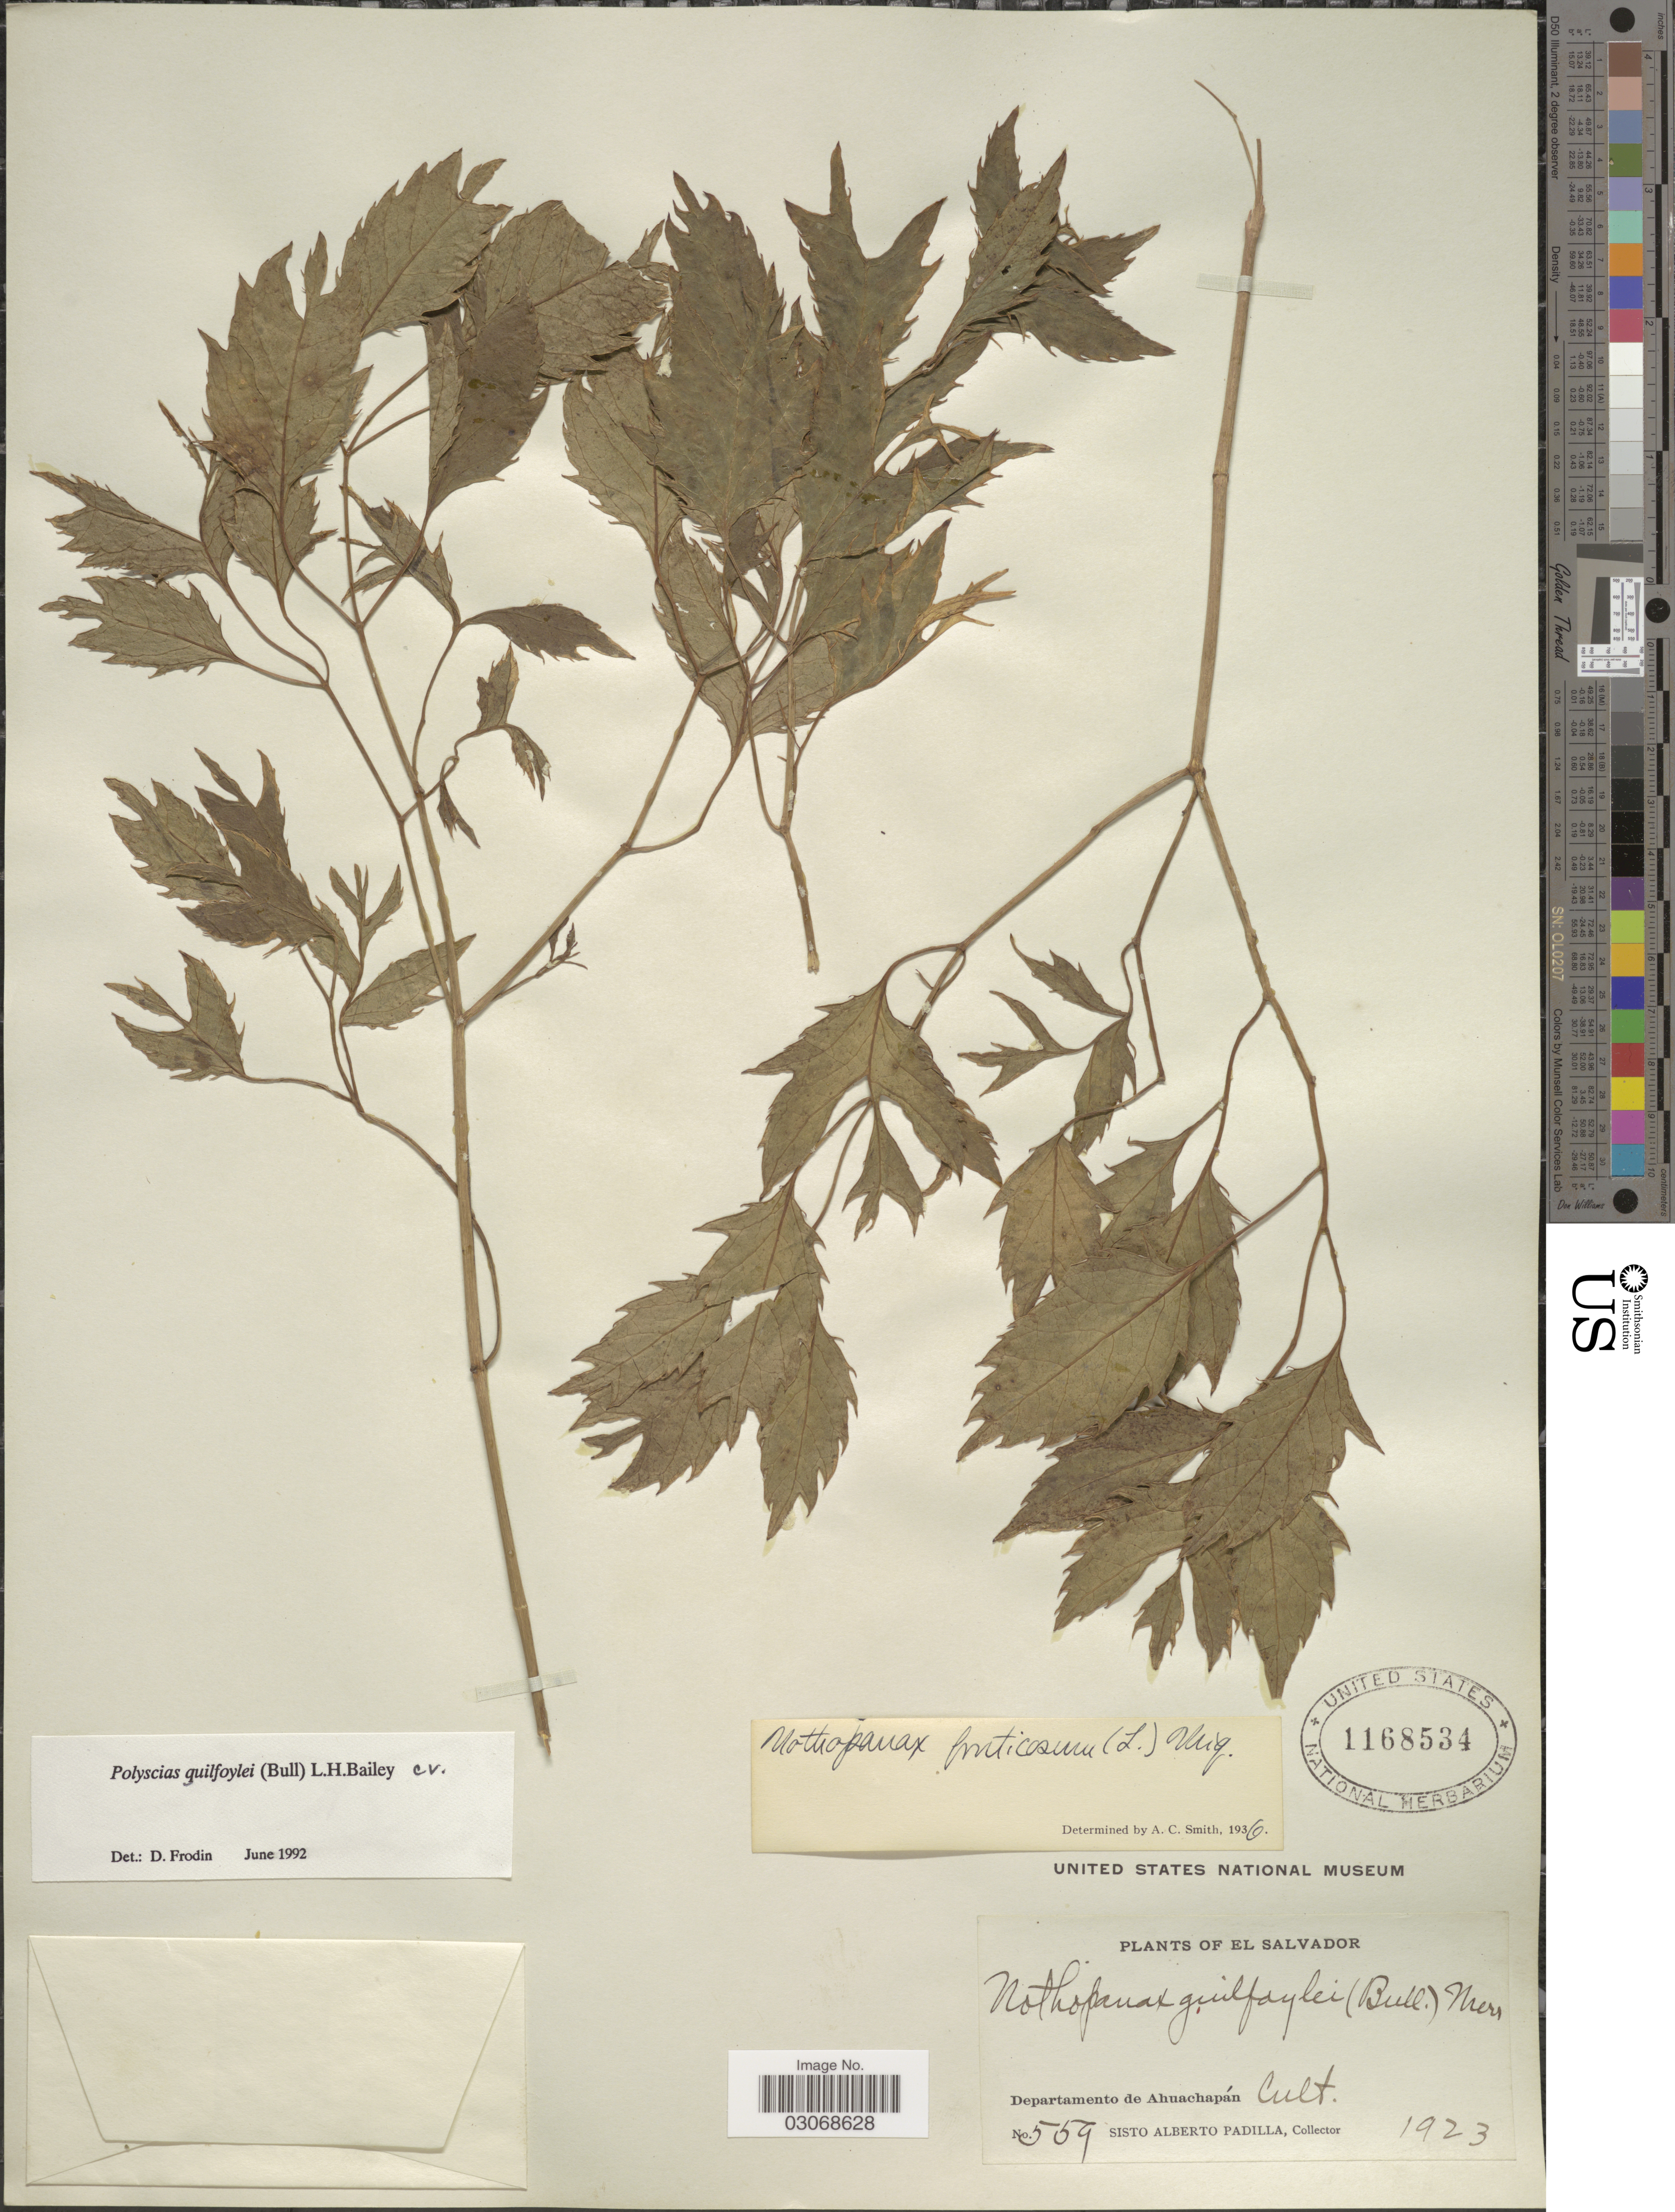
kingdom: Plantae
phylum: Tracheophyta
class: Magnoliopsida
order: Apiales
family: Araliaceae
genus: Polyscias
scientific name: Polyscias guilfoylei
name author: (W. Bull) L.H. Bailey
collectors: S. A. Padilla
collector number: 559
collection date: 1923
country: El Salvador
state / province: Ahuachapan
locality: Departamento de Ahuachapán.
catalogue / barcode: US 1168534